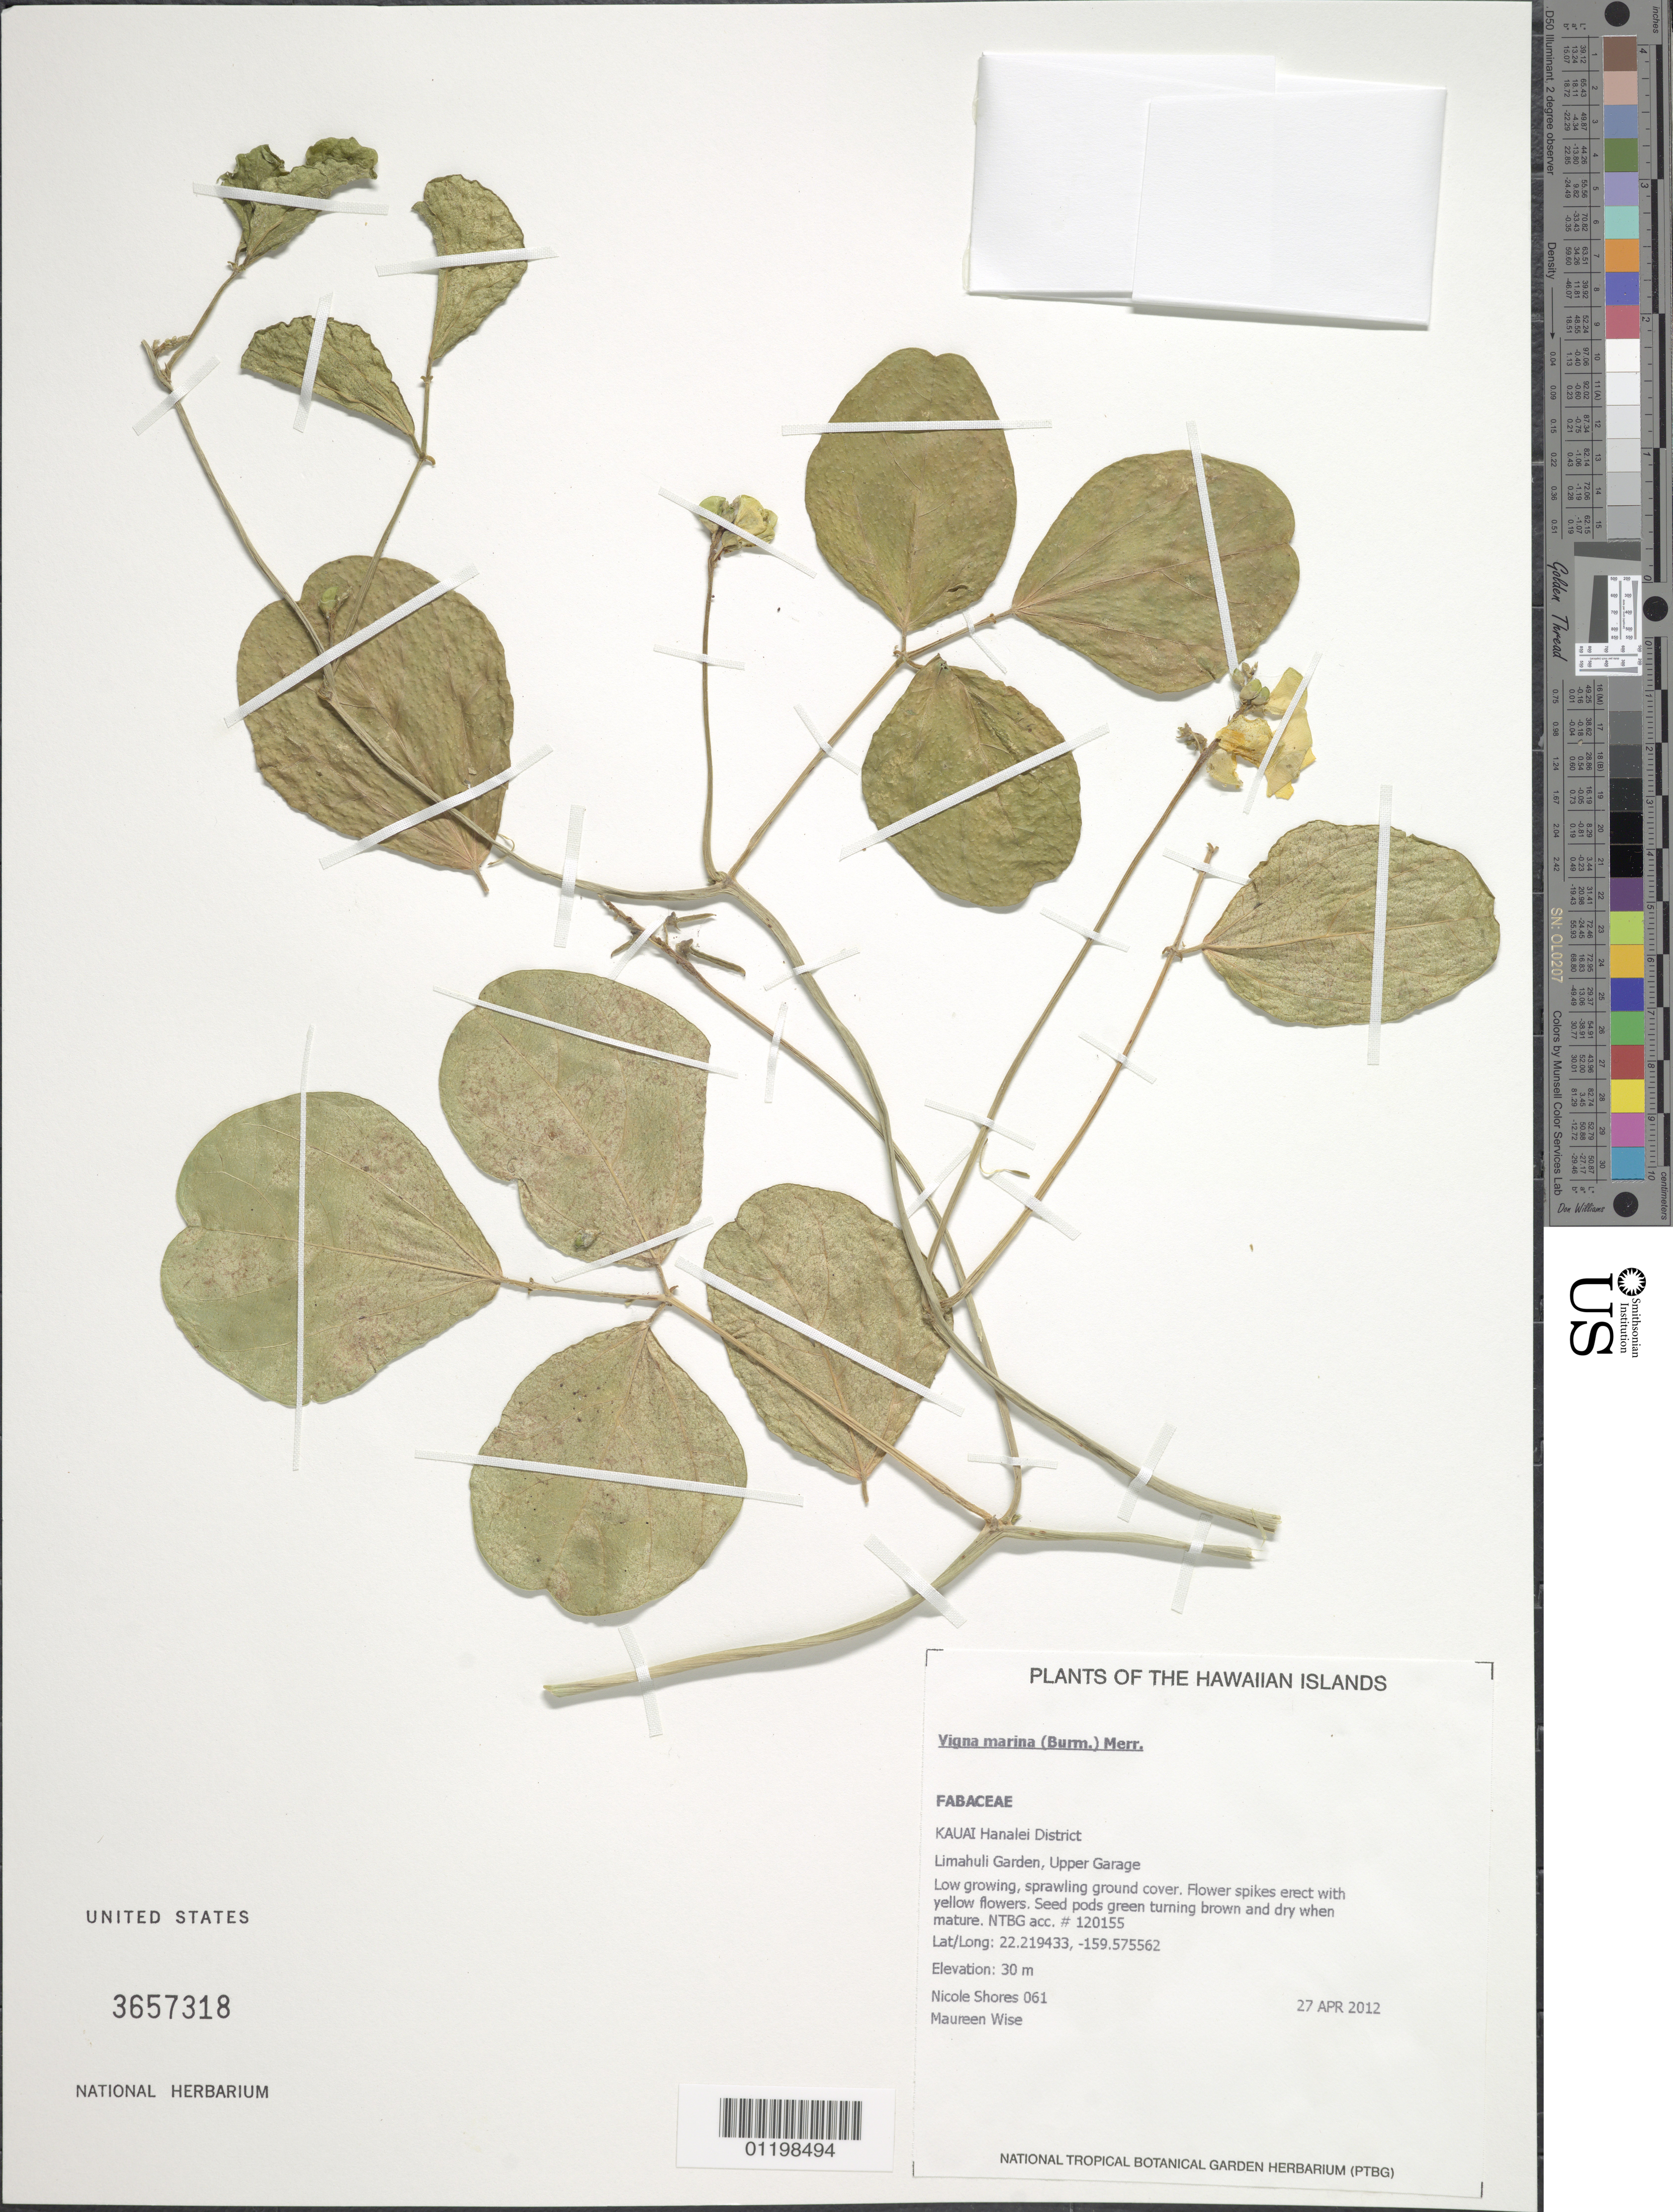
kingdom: Plantae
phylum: Tracheophyta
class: Magnoliopsida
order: Fabales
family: Fabaceae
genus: Vigna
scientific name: Vigna marina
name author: (Burm.) Merr.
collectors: N. Shores & M. Wise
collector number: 061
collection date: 2012-04-27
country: United States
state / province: Hawaii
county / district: Kauai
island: Kaua'i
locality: Hanalei District, Limahuli Garden, Upper Garage.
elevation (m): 30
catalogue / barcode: US 3657318